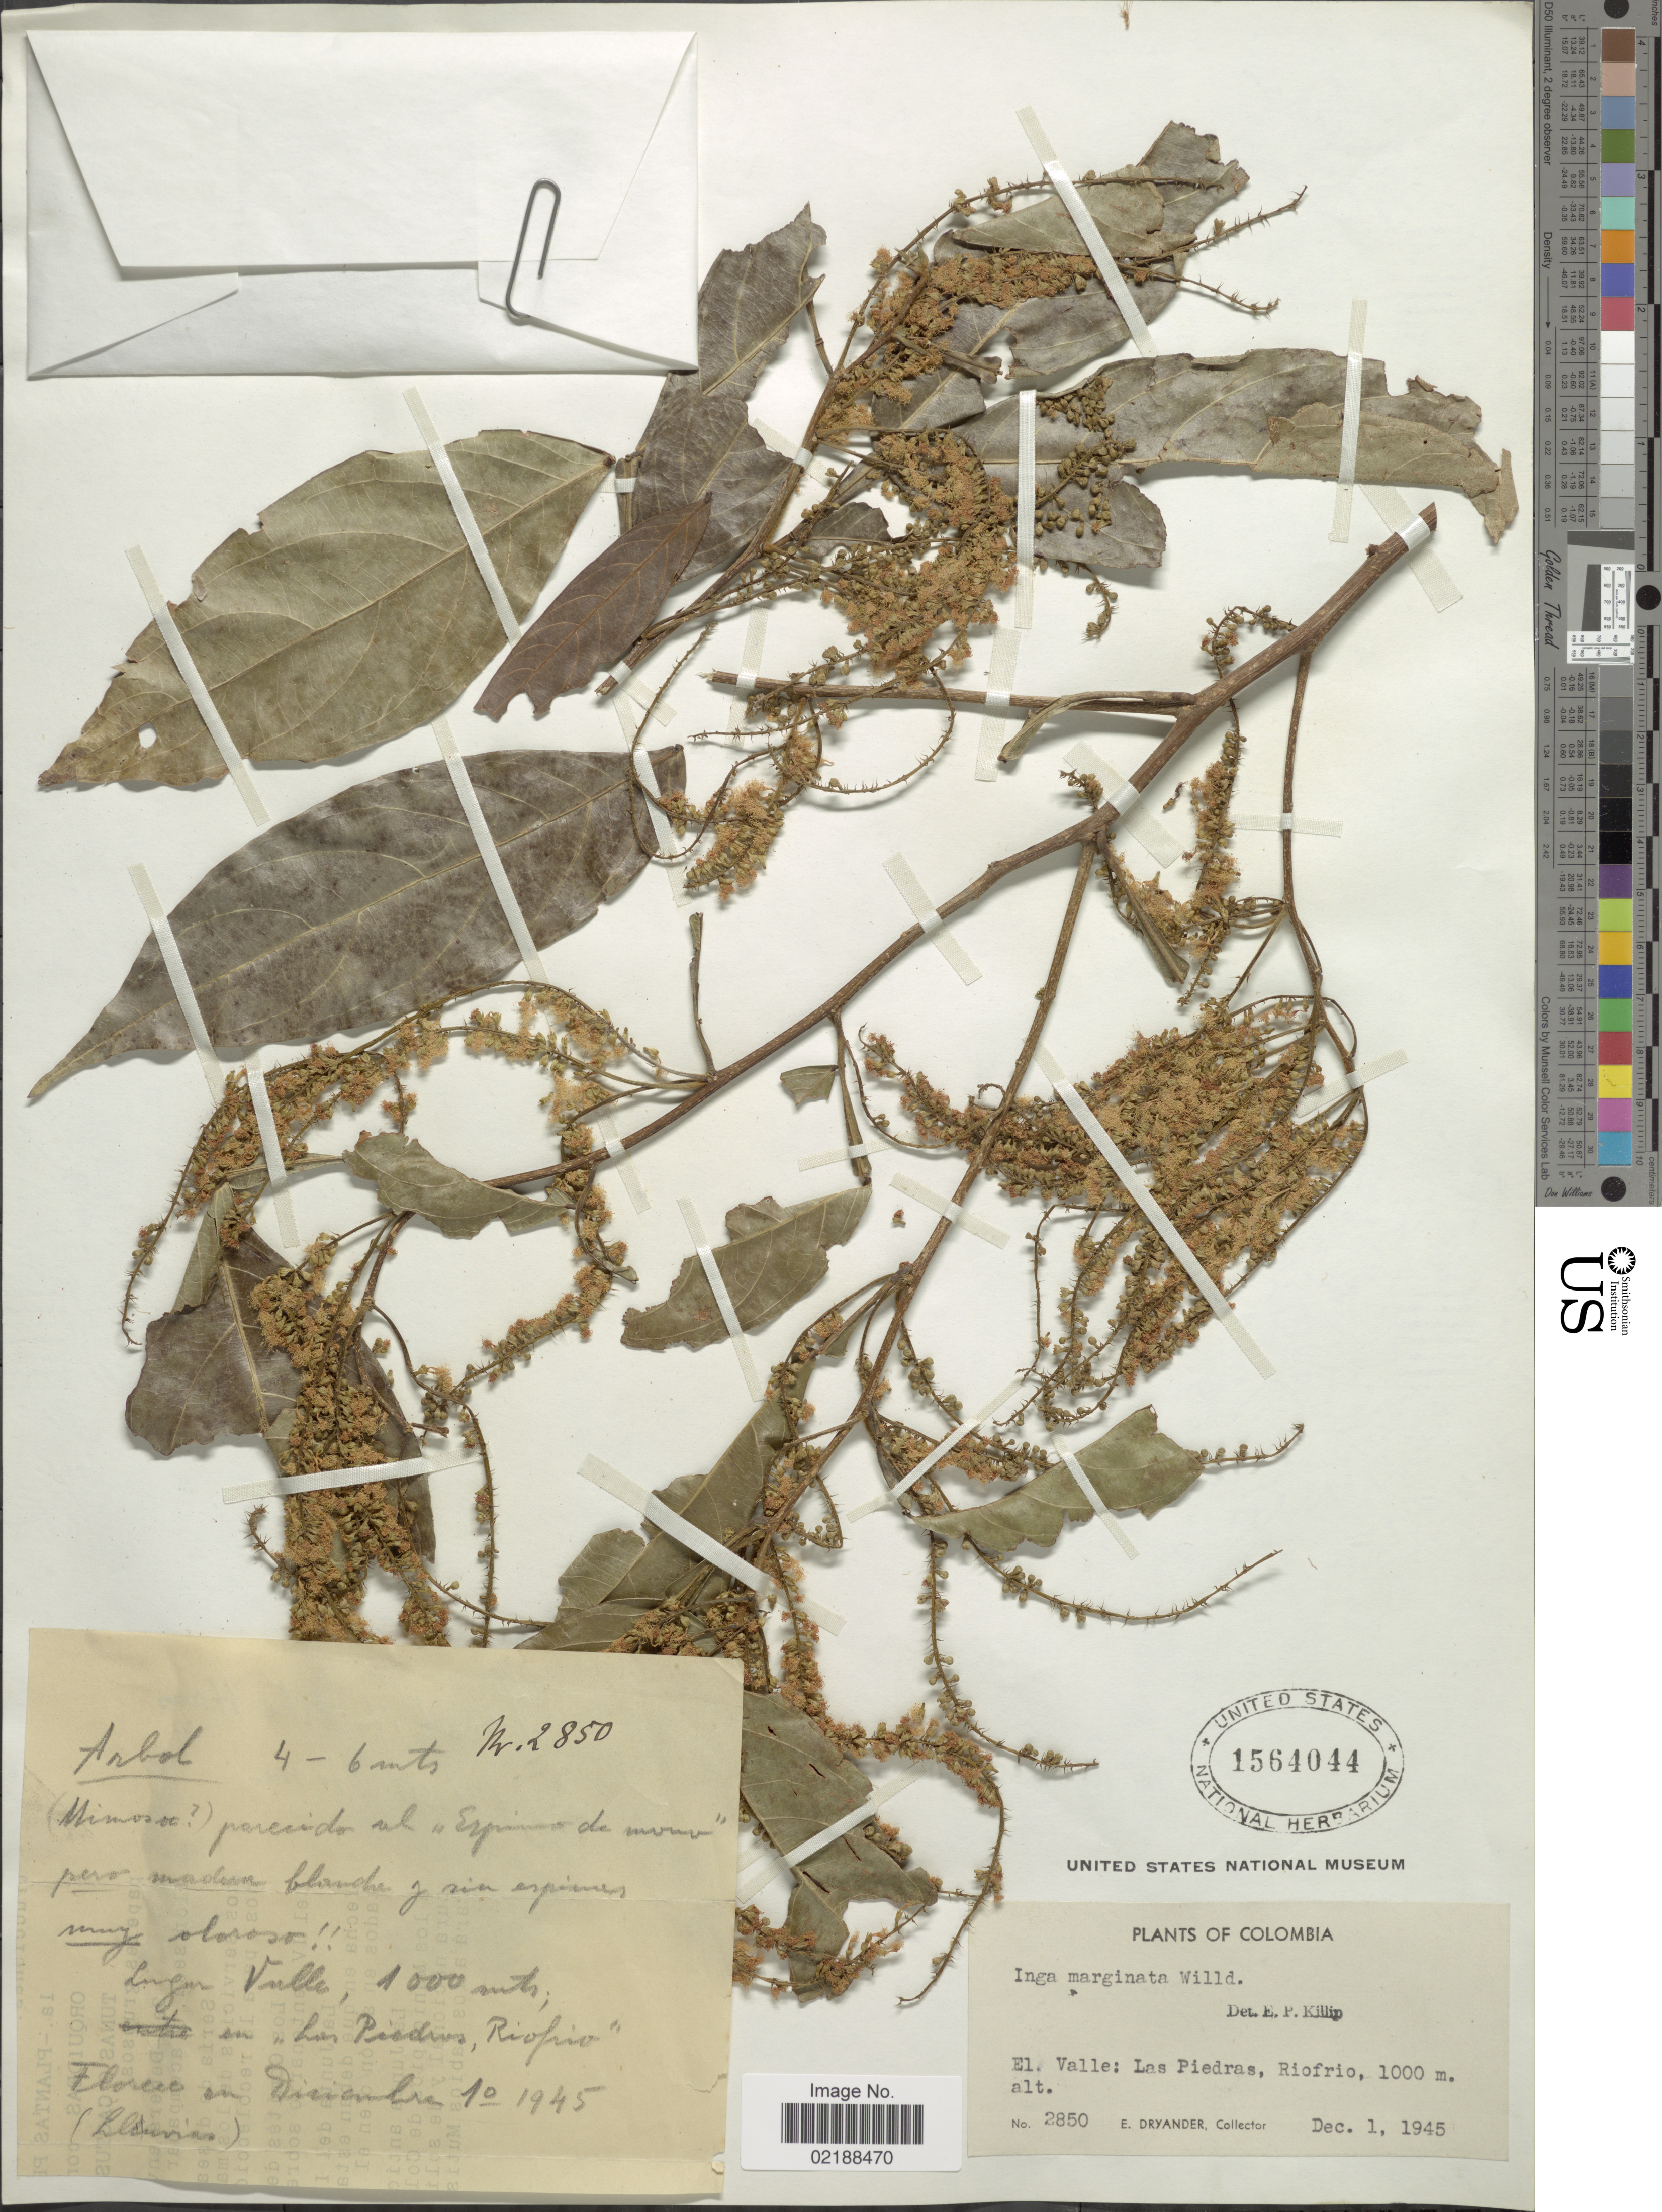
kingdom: Plantae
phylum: Tracheophyta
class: Magnoliopsida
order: Fabales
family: Fabaceae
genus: Inga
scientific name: Inga marginata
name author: Willd.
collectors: E. Dryander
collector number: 2850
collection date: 1945-12-01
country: Colombia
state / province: Valle del Cauca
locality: El Valle: Las Piedras, Riofrio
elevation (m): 1000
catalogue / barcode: US 1564044